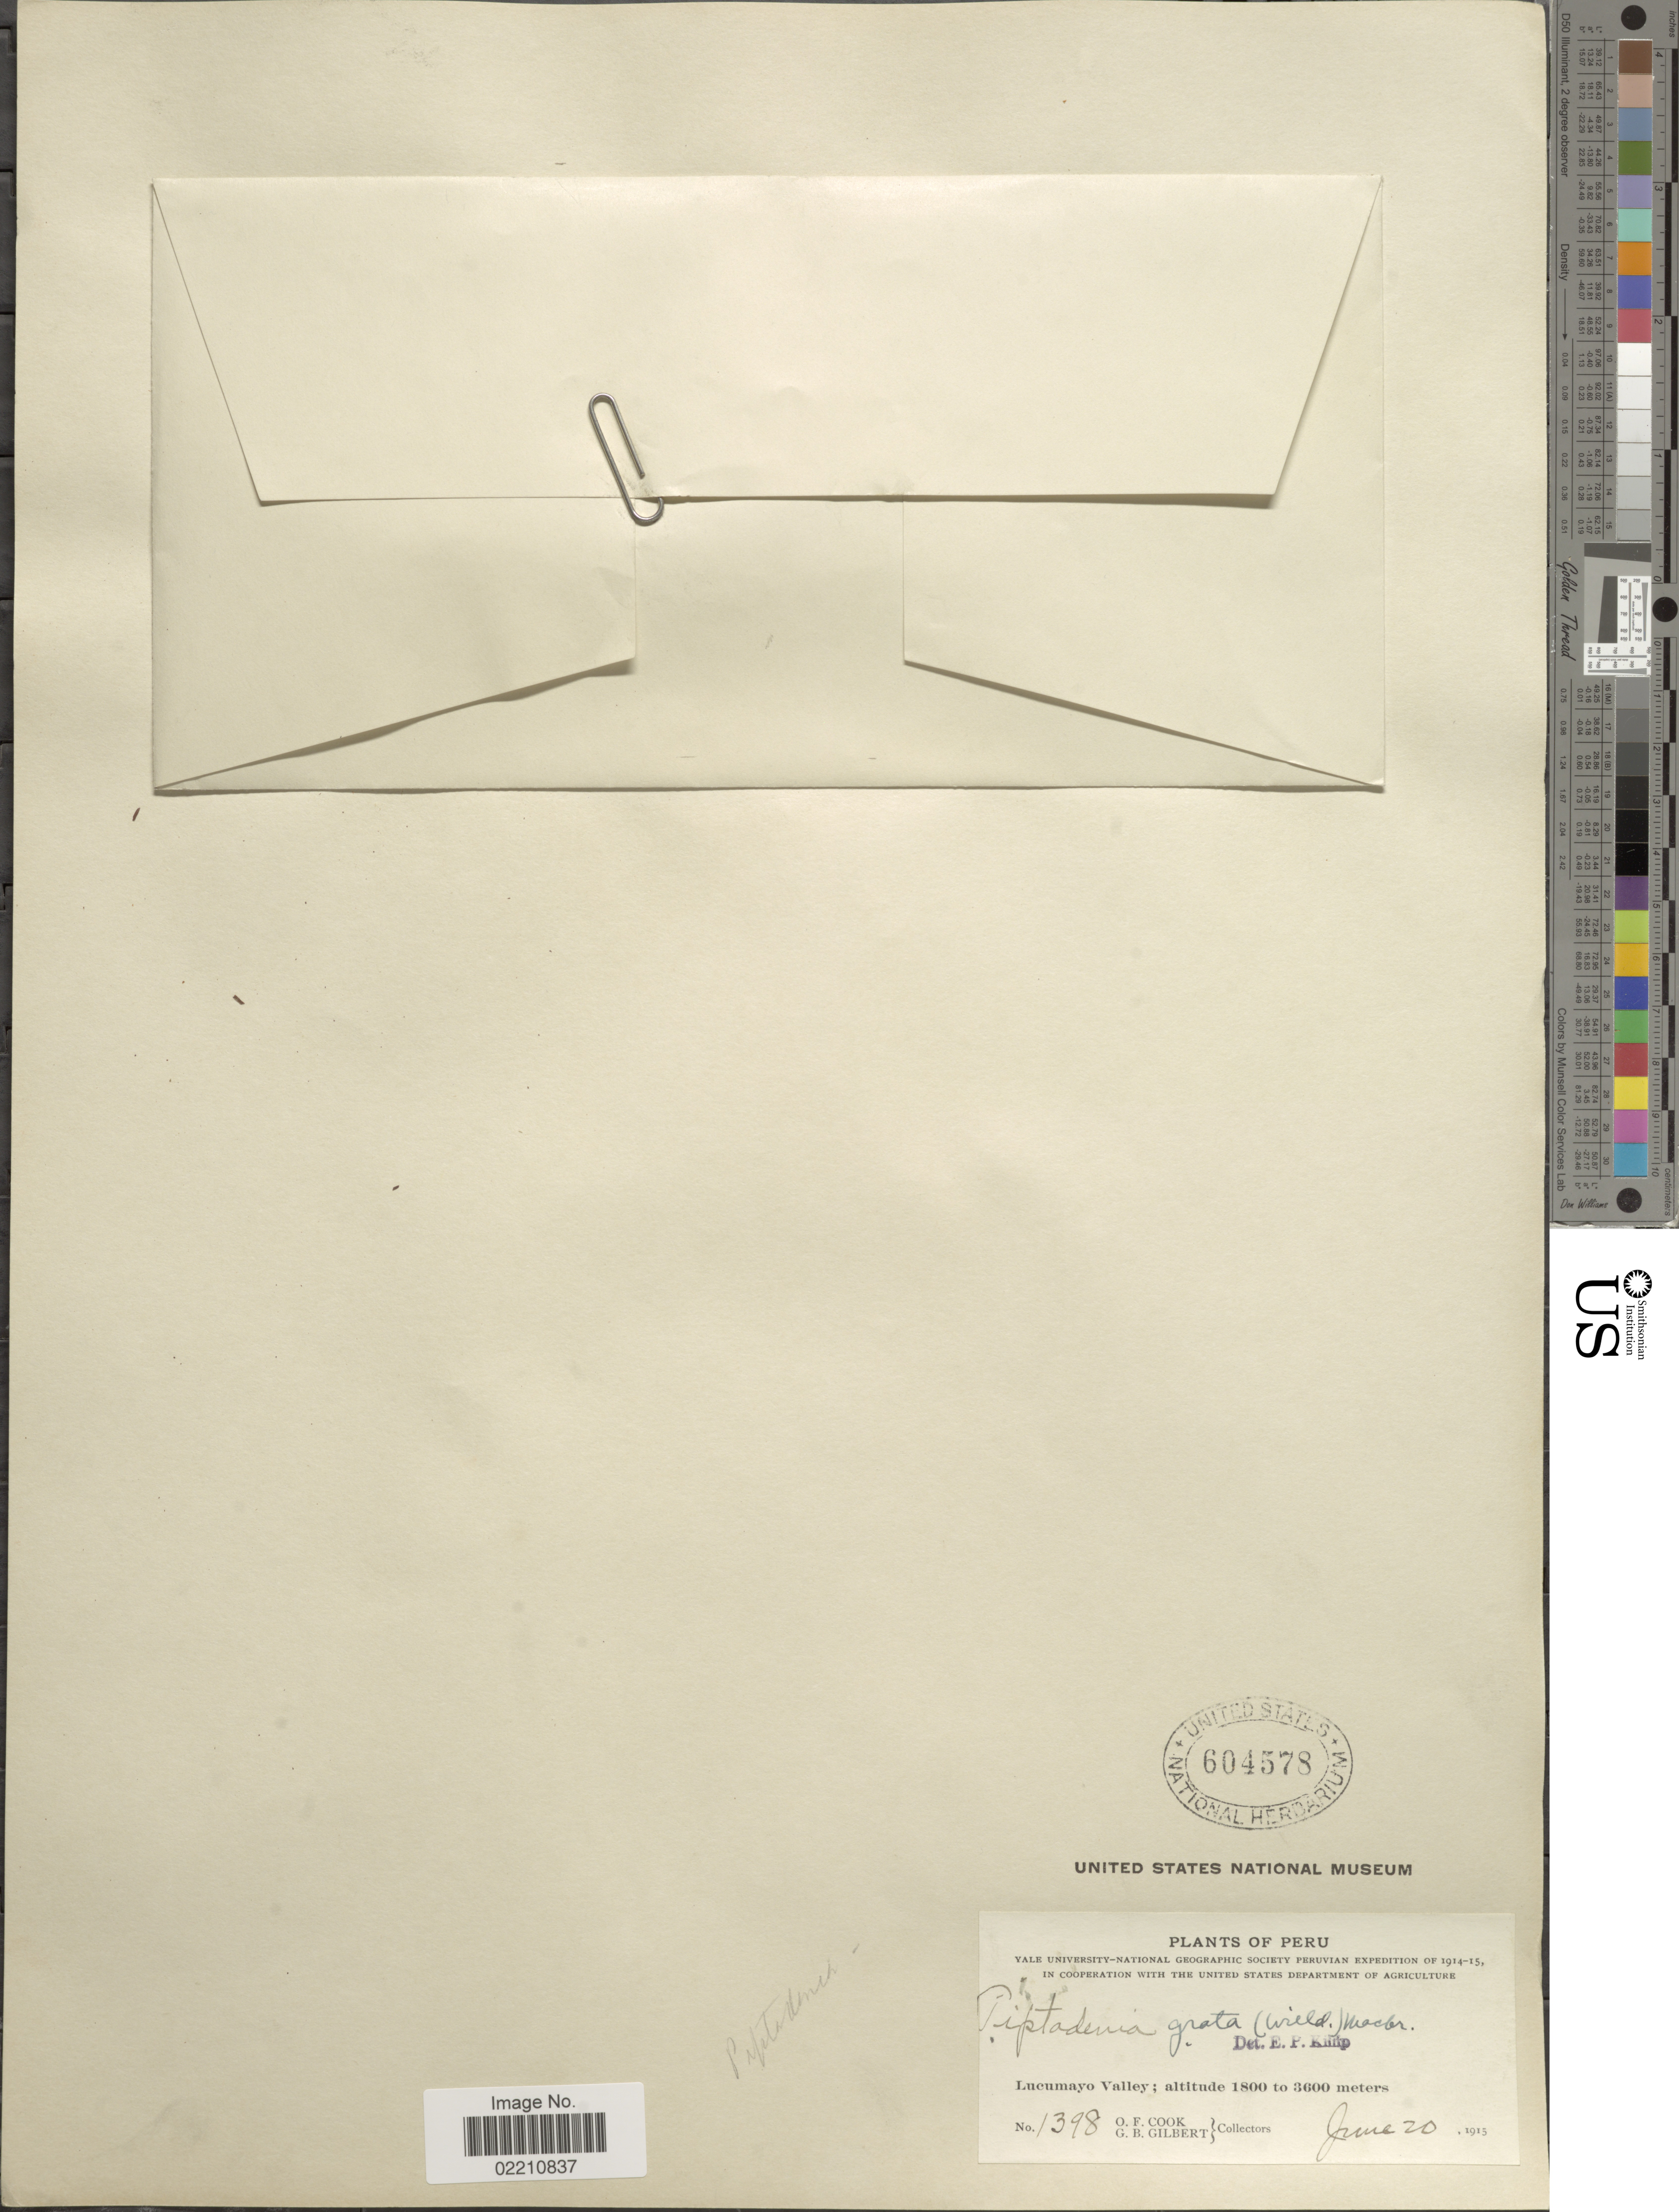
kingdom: Plantae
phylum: Tracheophyta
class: Magnoliopsida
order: Fabales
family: Fabaceae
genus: Anadenanthera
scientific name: Anadenanthera colubrina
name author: (Vell.) Brenan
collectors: O. F. Cook & G. B. Gilbert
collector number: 1398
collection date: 1915-06-20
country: Peru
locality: Lucumayo Valley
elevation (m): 1800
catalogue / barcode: US 604578